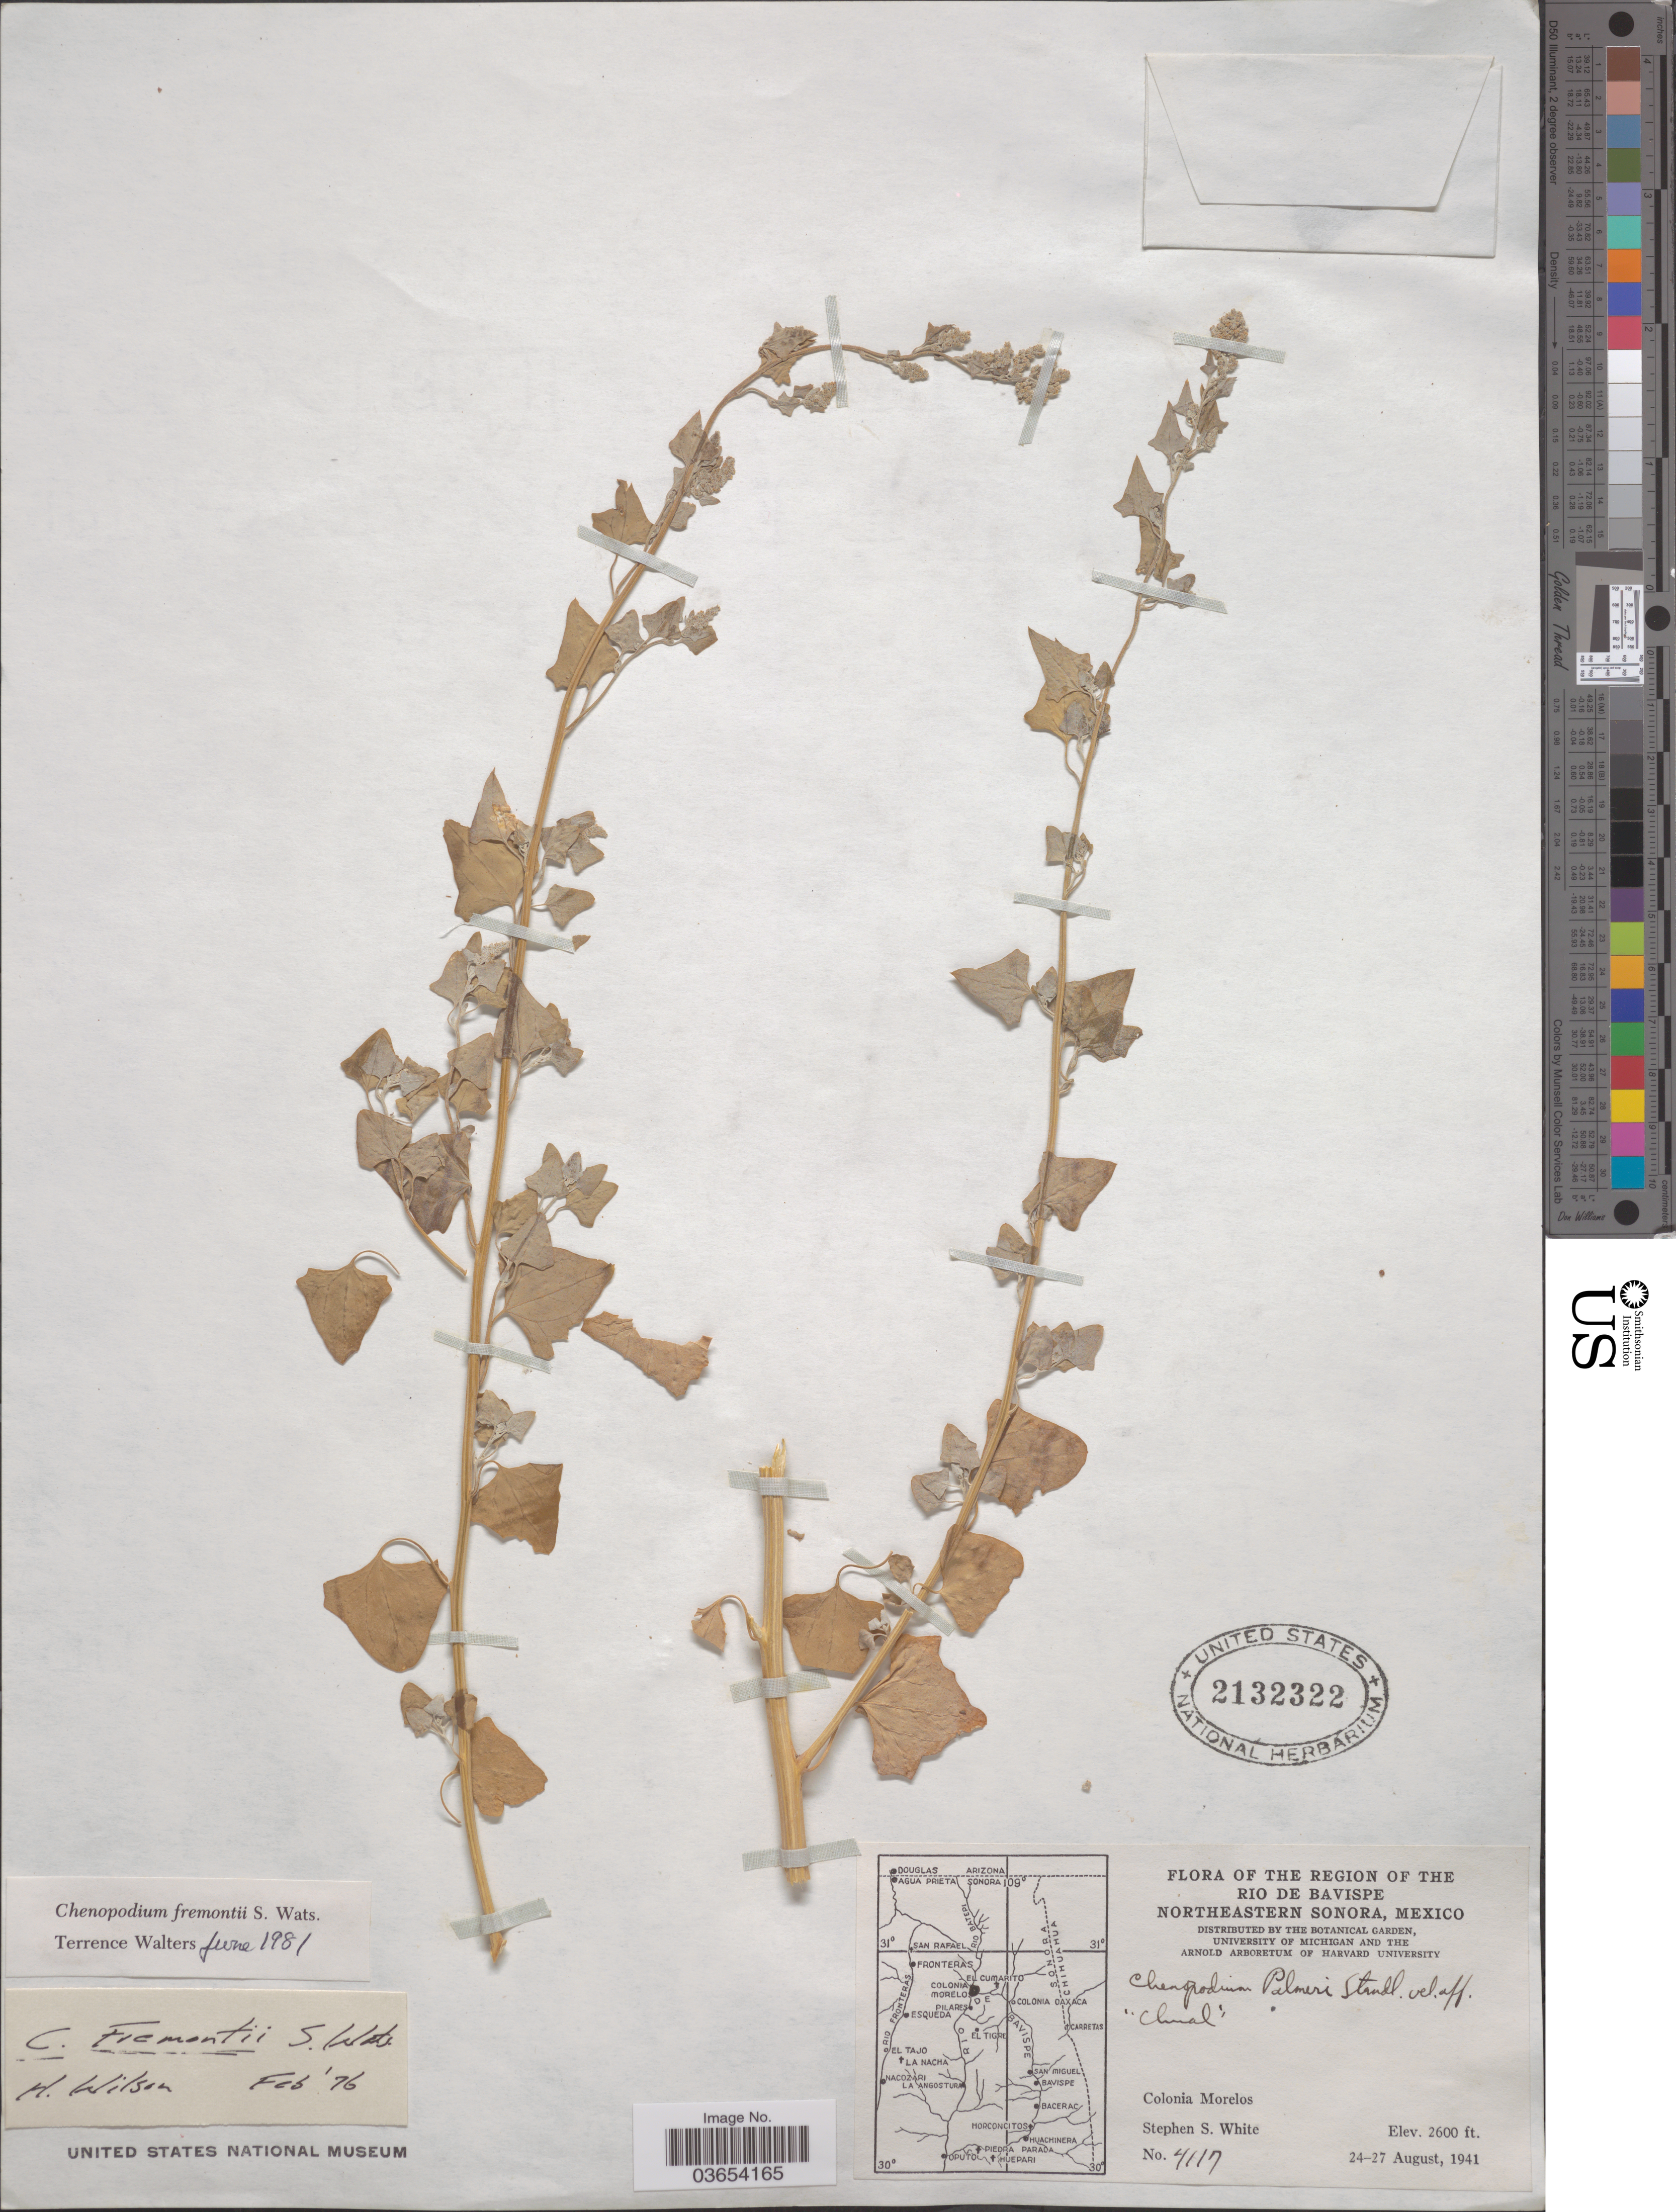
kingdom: Plantae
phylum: Tracheophyta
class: Magnoliopsida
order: Caryophyllales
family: Amaranthaceae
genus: Chenopodium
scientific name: Chenopodium fremontii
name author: S. Watson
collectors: S. S. White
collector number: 4117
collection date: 1941-08-24/1941-08-27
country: Mexico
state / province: Sonora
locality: The Region of the Rio de Bavispe. Northeastern Sonora. Colonia Morelos.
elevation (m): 792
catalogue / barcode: US 2132322